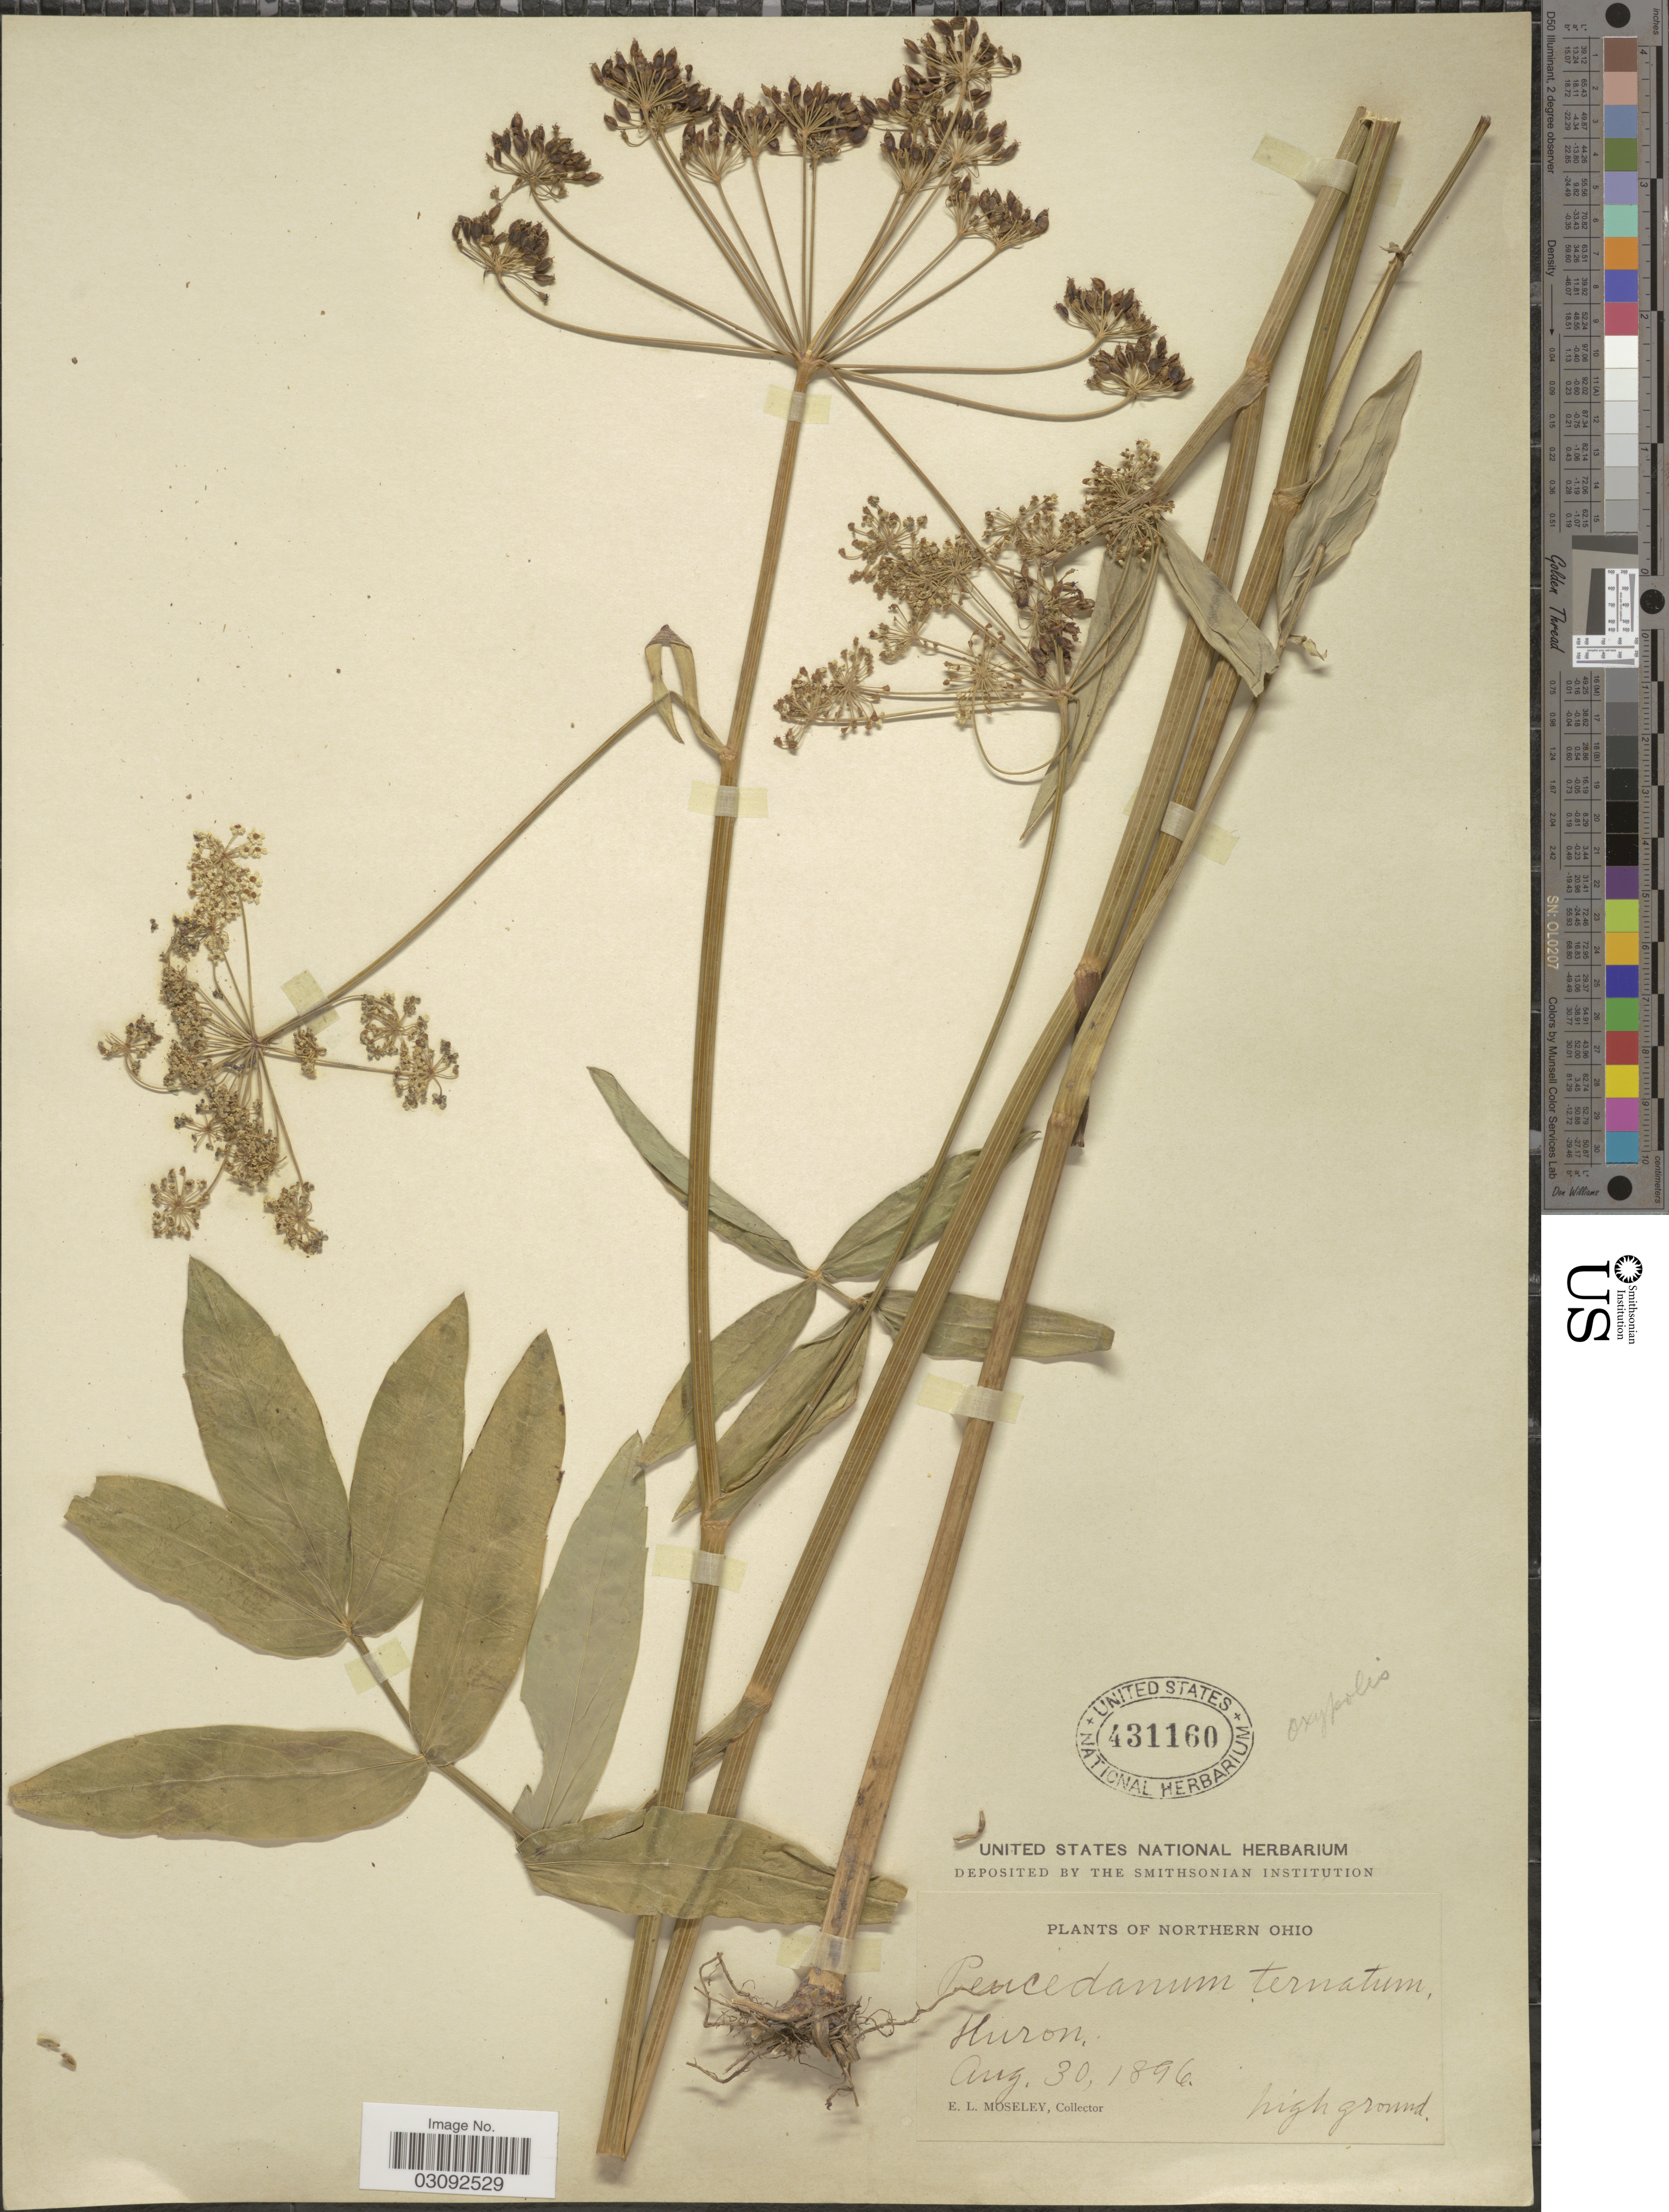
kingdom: Plantae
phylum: Tracheophyta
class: Magnoliopsida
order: Apiales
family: Apiaceae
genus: Oxypolis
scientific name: Oxypolis rigidior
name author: (L.) Raf.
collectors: E. Moseley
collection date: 1896-08-30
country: United States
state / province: Ohio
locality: Northern Ohio. Huron.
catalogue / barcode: US 431160